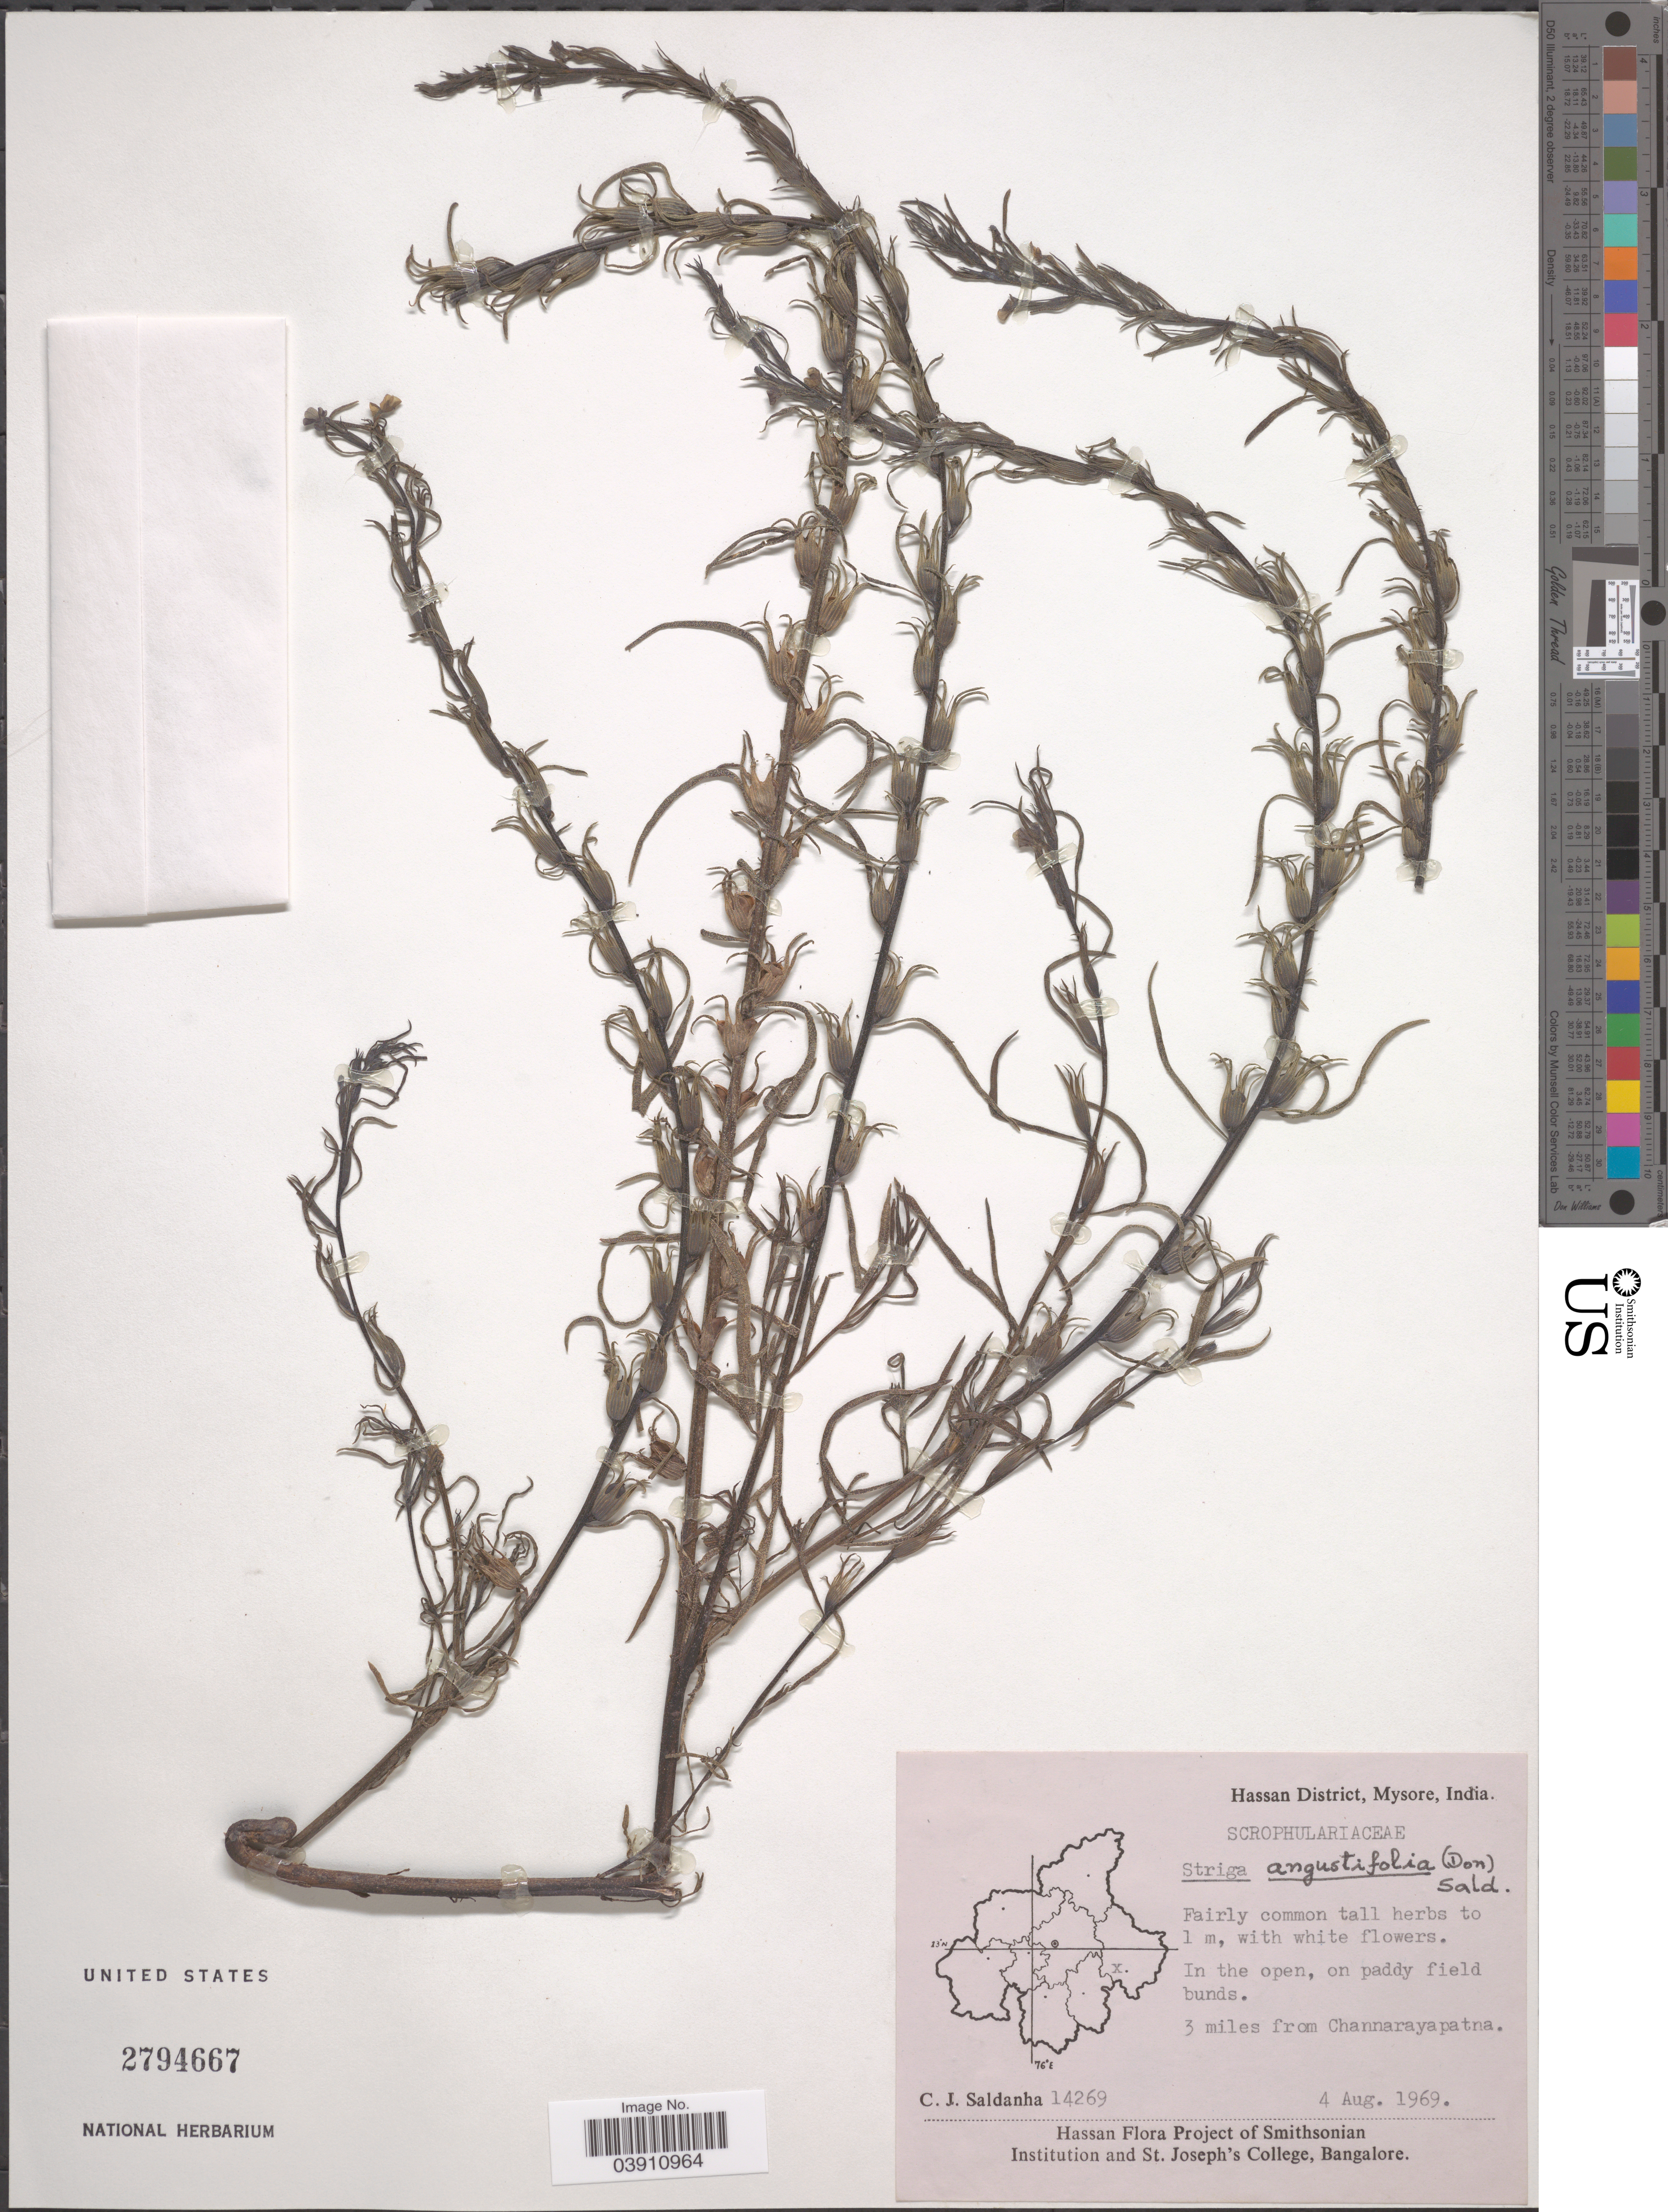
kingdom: Plantae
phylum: Tracheophyta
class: Magnoliopsida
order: Lamiales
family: Orobanchaceae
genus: Striga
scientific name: Striga angustifolia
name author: (D. Don) C.J. Saldanha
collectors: C. J. Saldanha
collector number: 14269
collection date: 1969-08-04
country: India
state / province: Karnataka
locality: Hassan District, Mysore. 3 miles from Channarayapatna.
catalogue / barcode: US 2794667